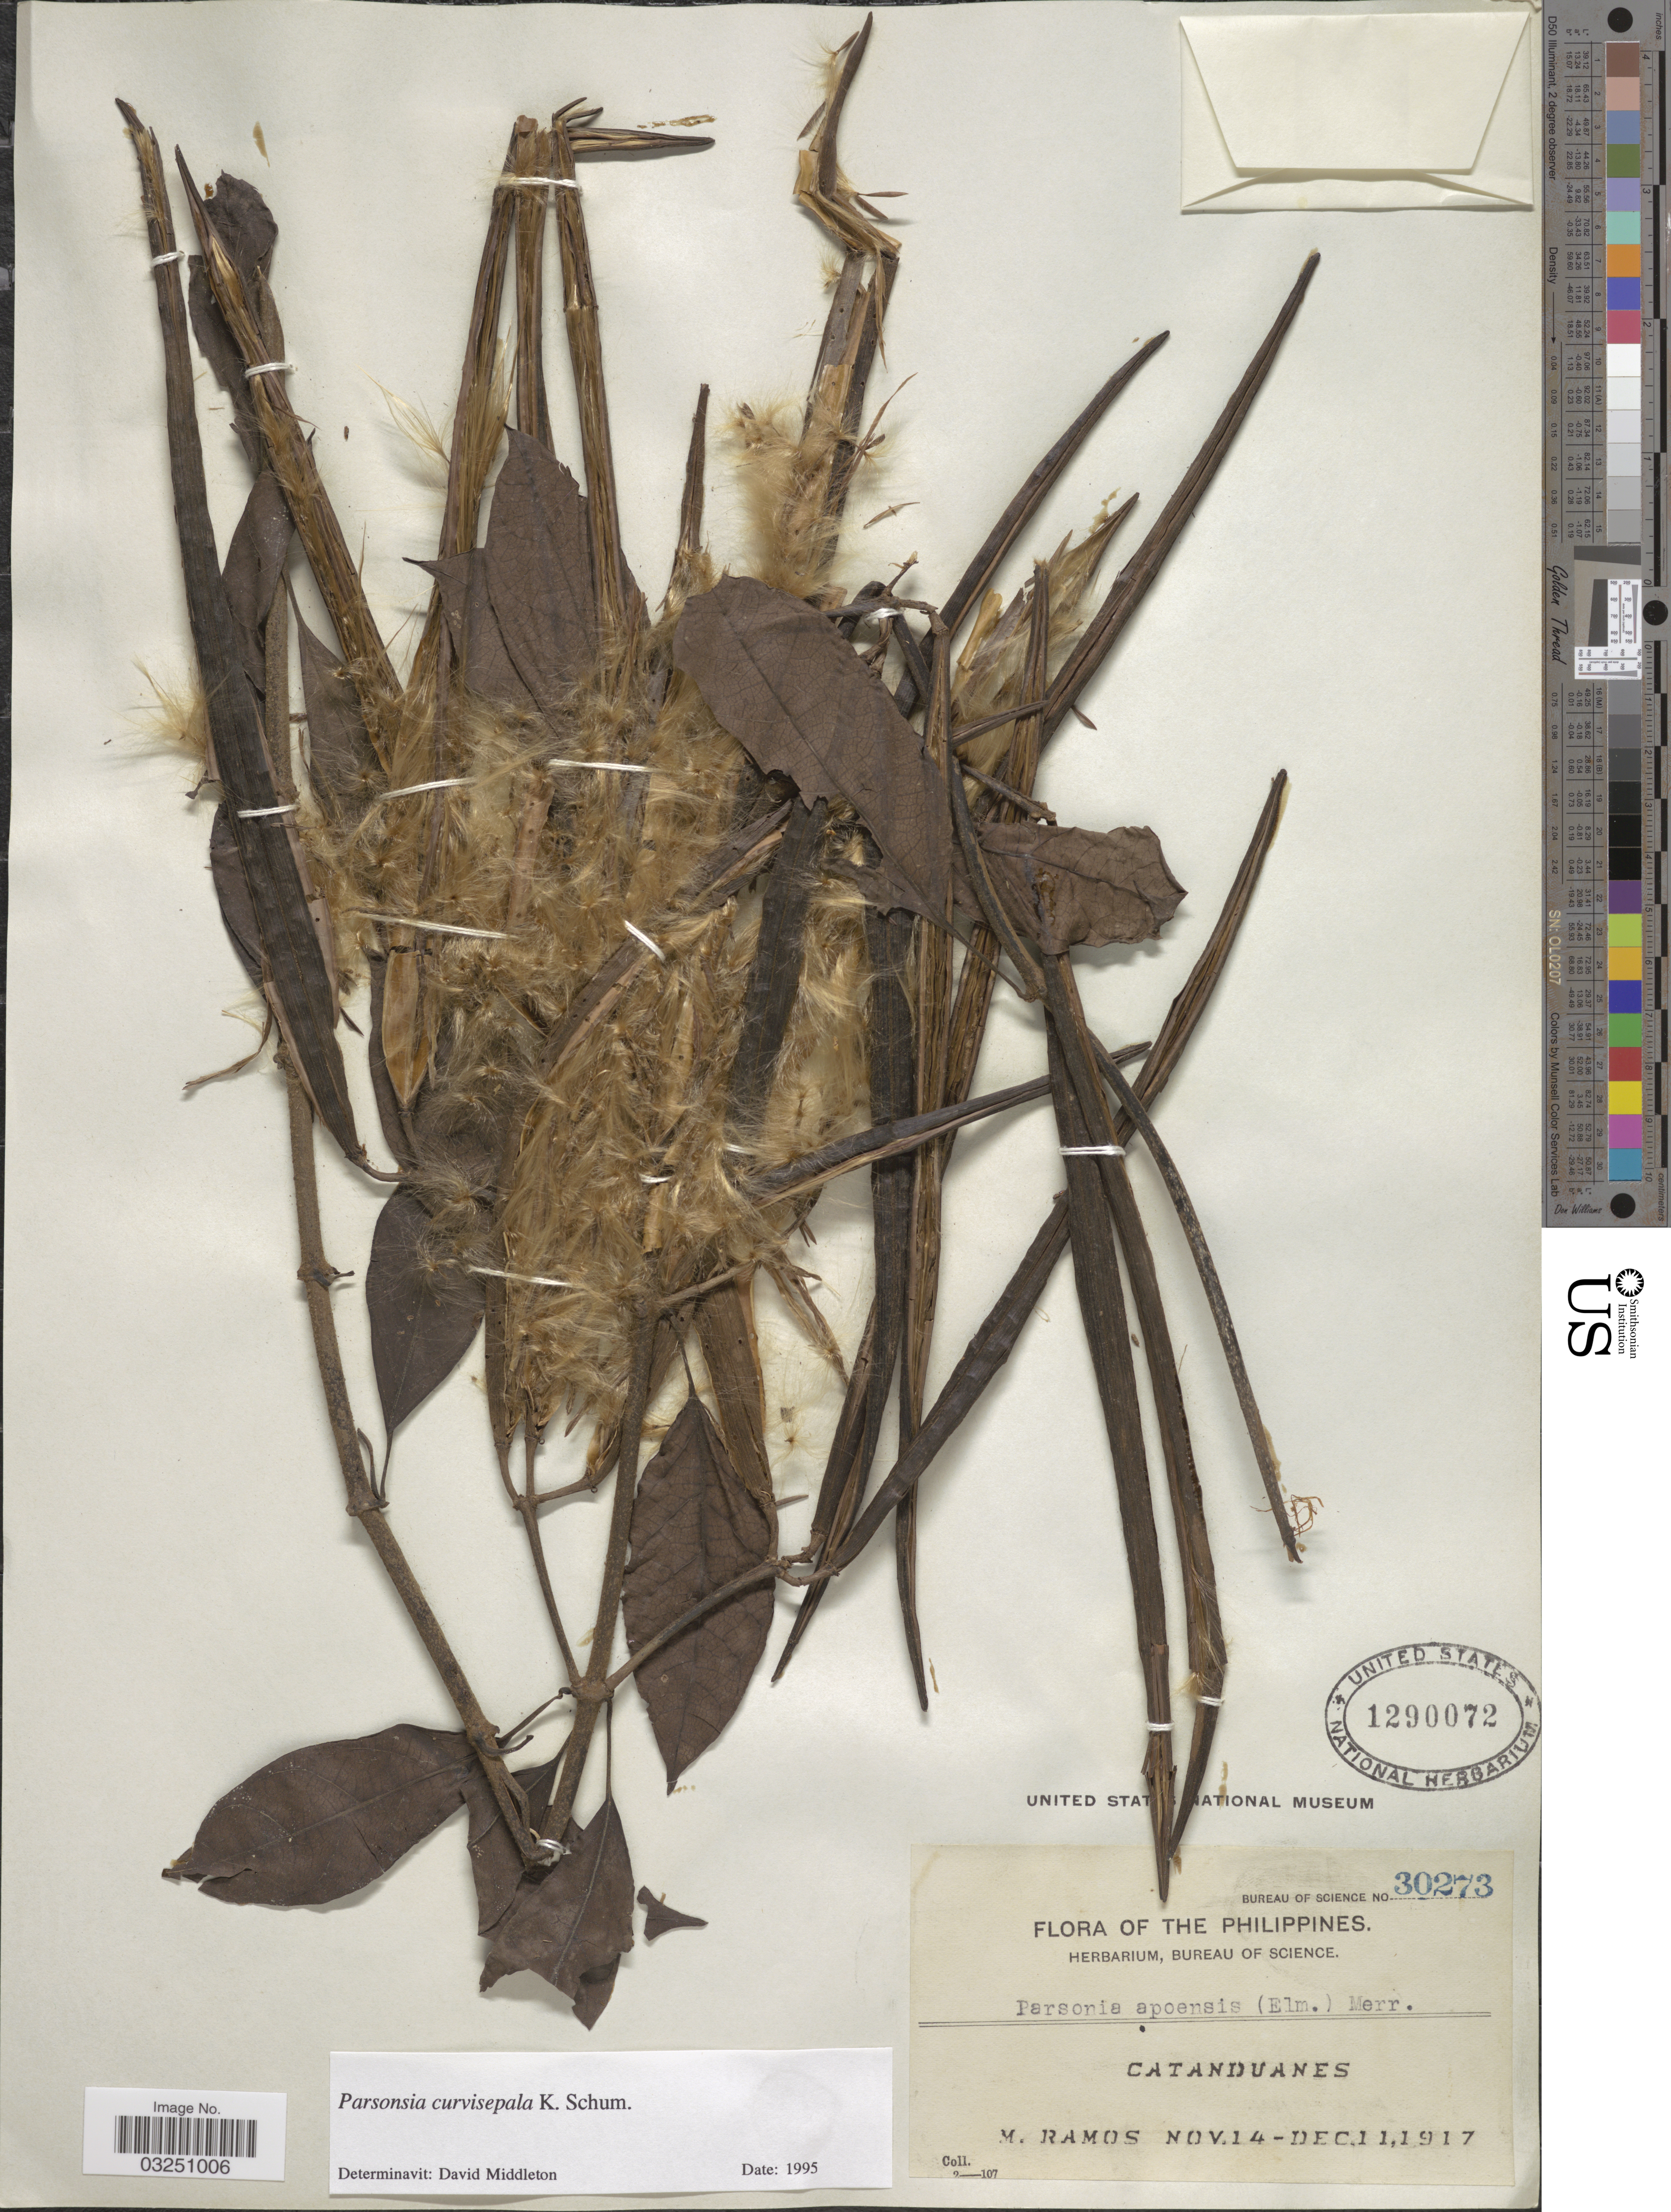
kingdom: Plantae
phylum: Tracheophyta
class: Magnoliopsida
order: Gentianales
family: Apocynaceae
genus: Parsonsia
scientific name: Parsonsia curvisepala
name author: K. Schum.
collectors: M. Ramos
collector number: Bureau of science 30273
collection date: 1917-11-14/1917-12-11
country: Philippines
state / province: Bicol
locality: Catanduanes.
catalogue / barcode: US 1290072